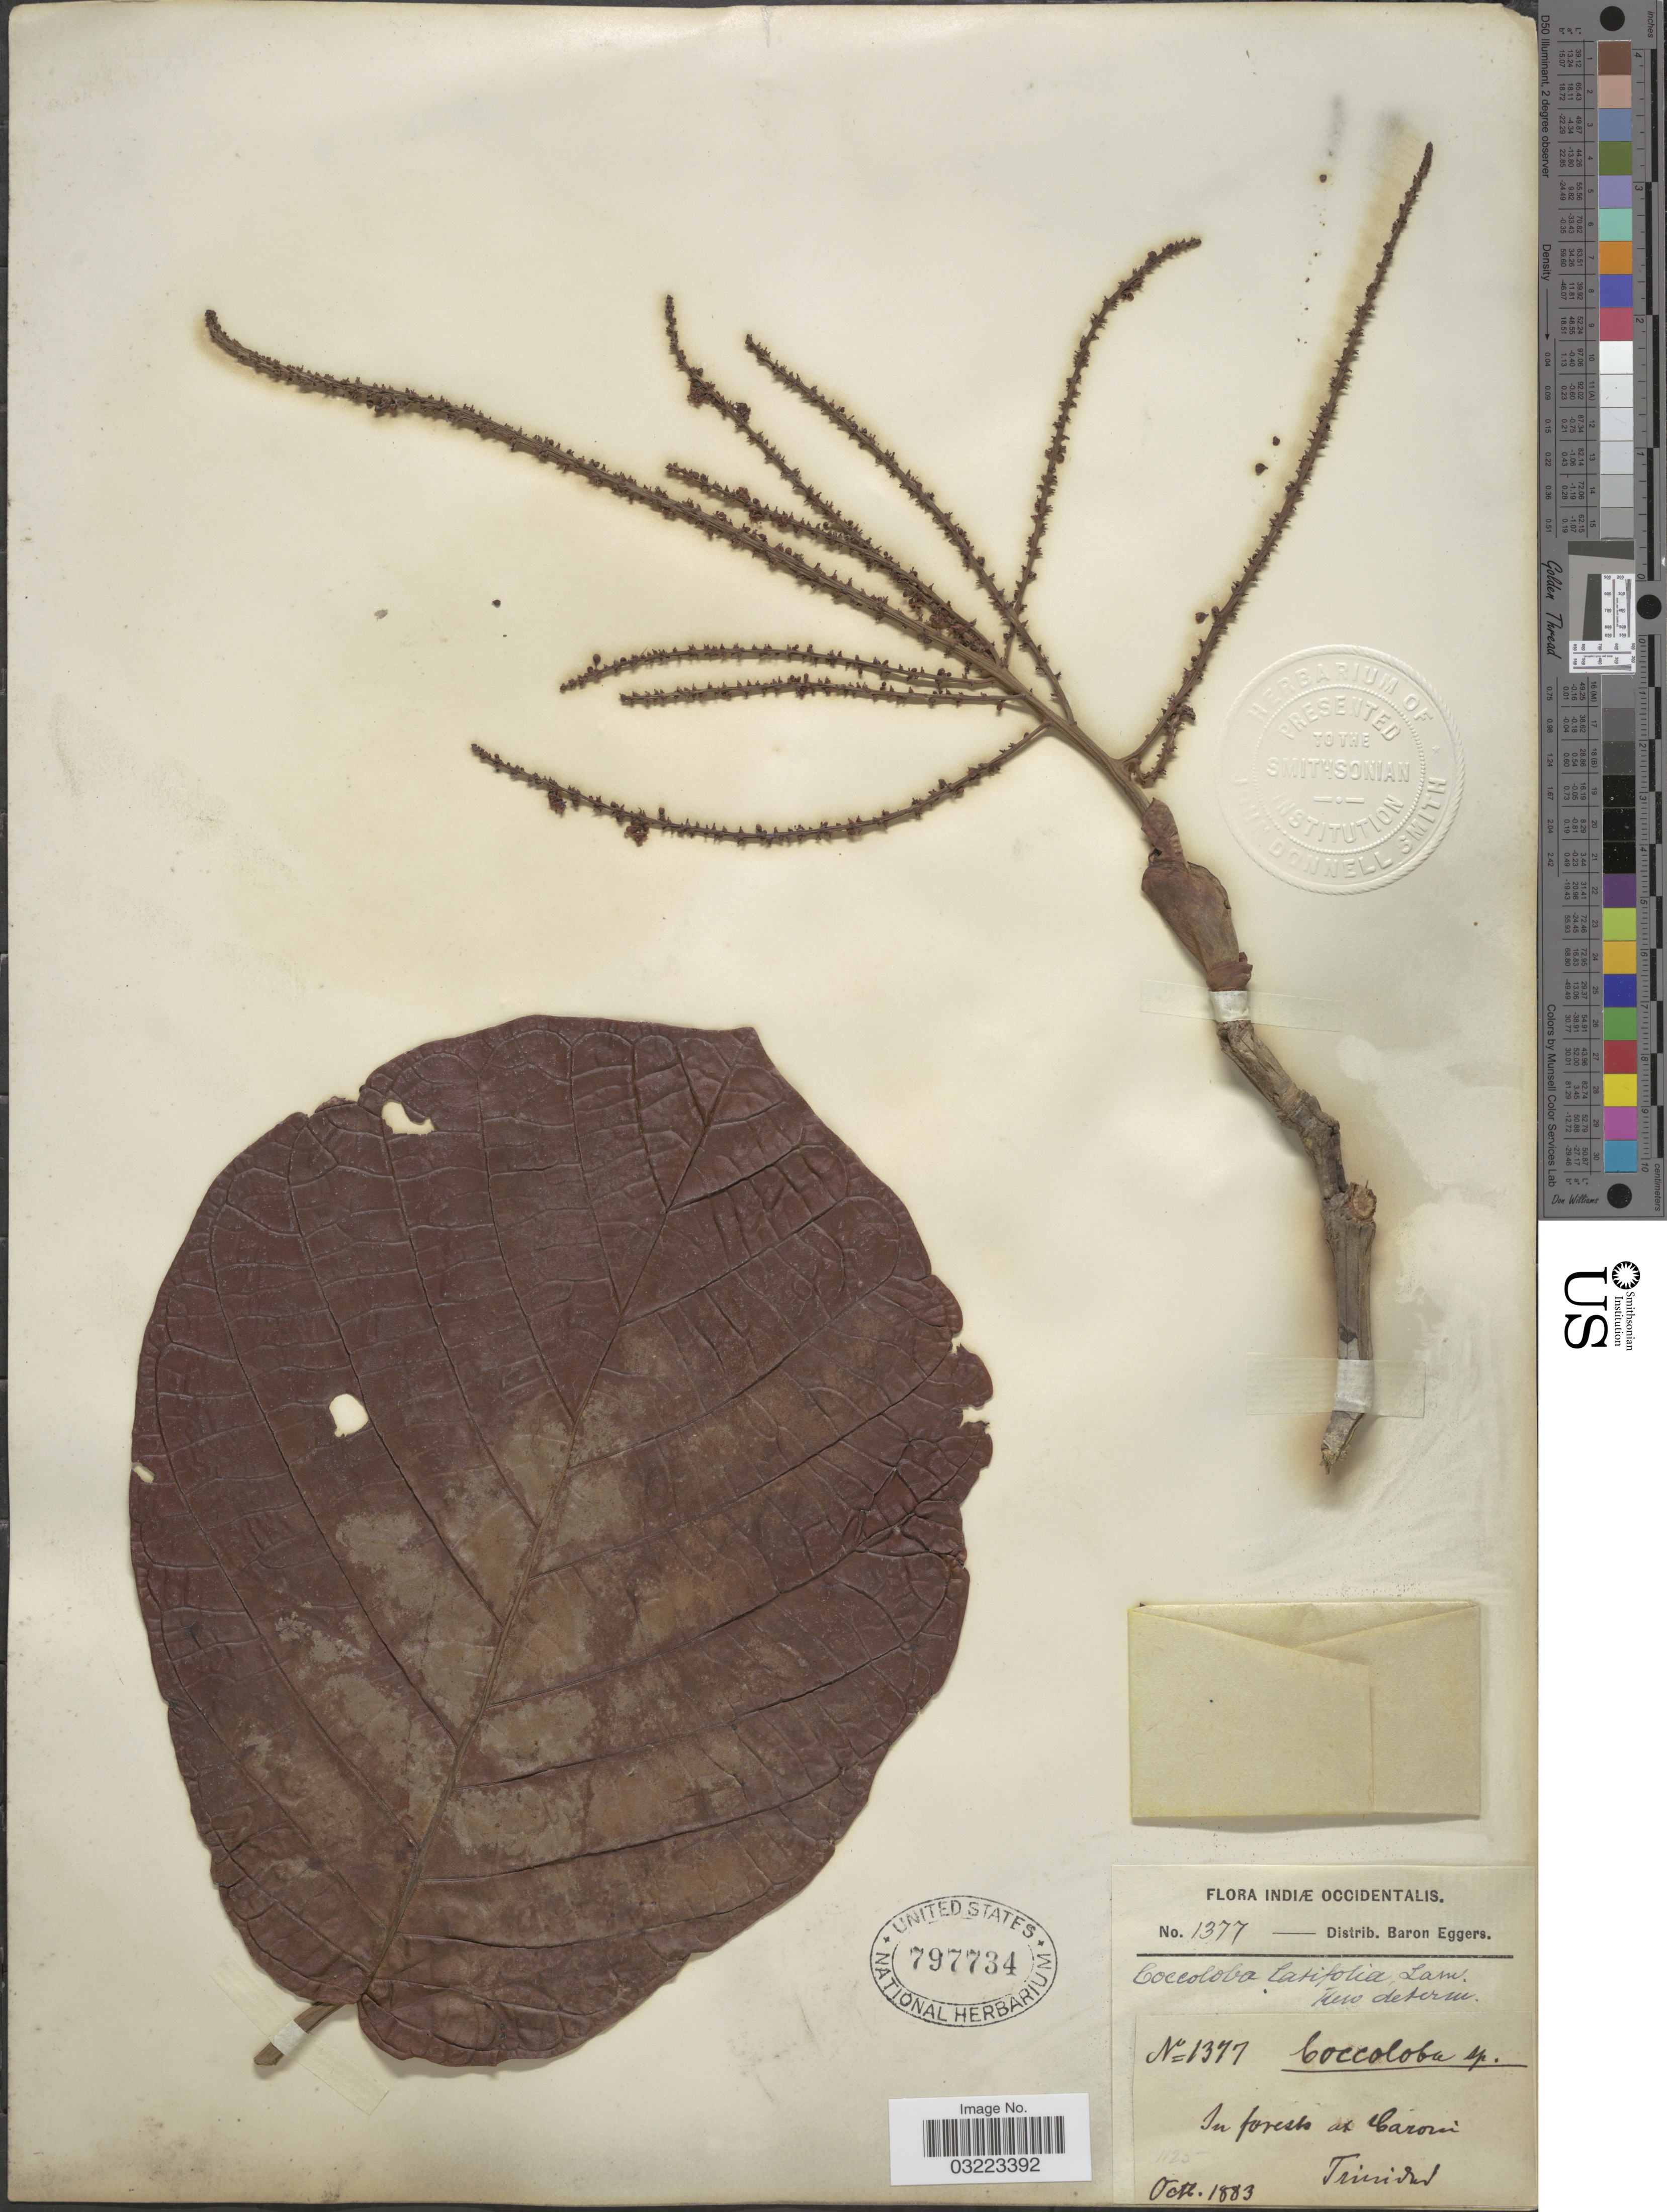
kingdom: Plantae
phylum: Tracheophyta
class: Magnoliopsida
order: Caryophyllales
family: Polygonaceae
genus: Coccoloba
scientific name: Coccoloba latifolia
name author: Lam.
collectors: B. Eggers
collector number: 1377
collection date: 1883-10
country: Trinidad and Tobago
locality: Indiæ occidentalis. In forests at Caroni. Trinidad.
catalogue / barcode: US 797734